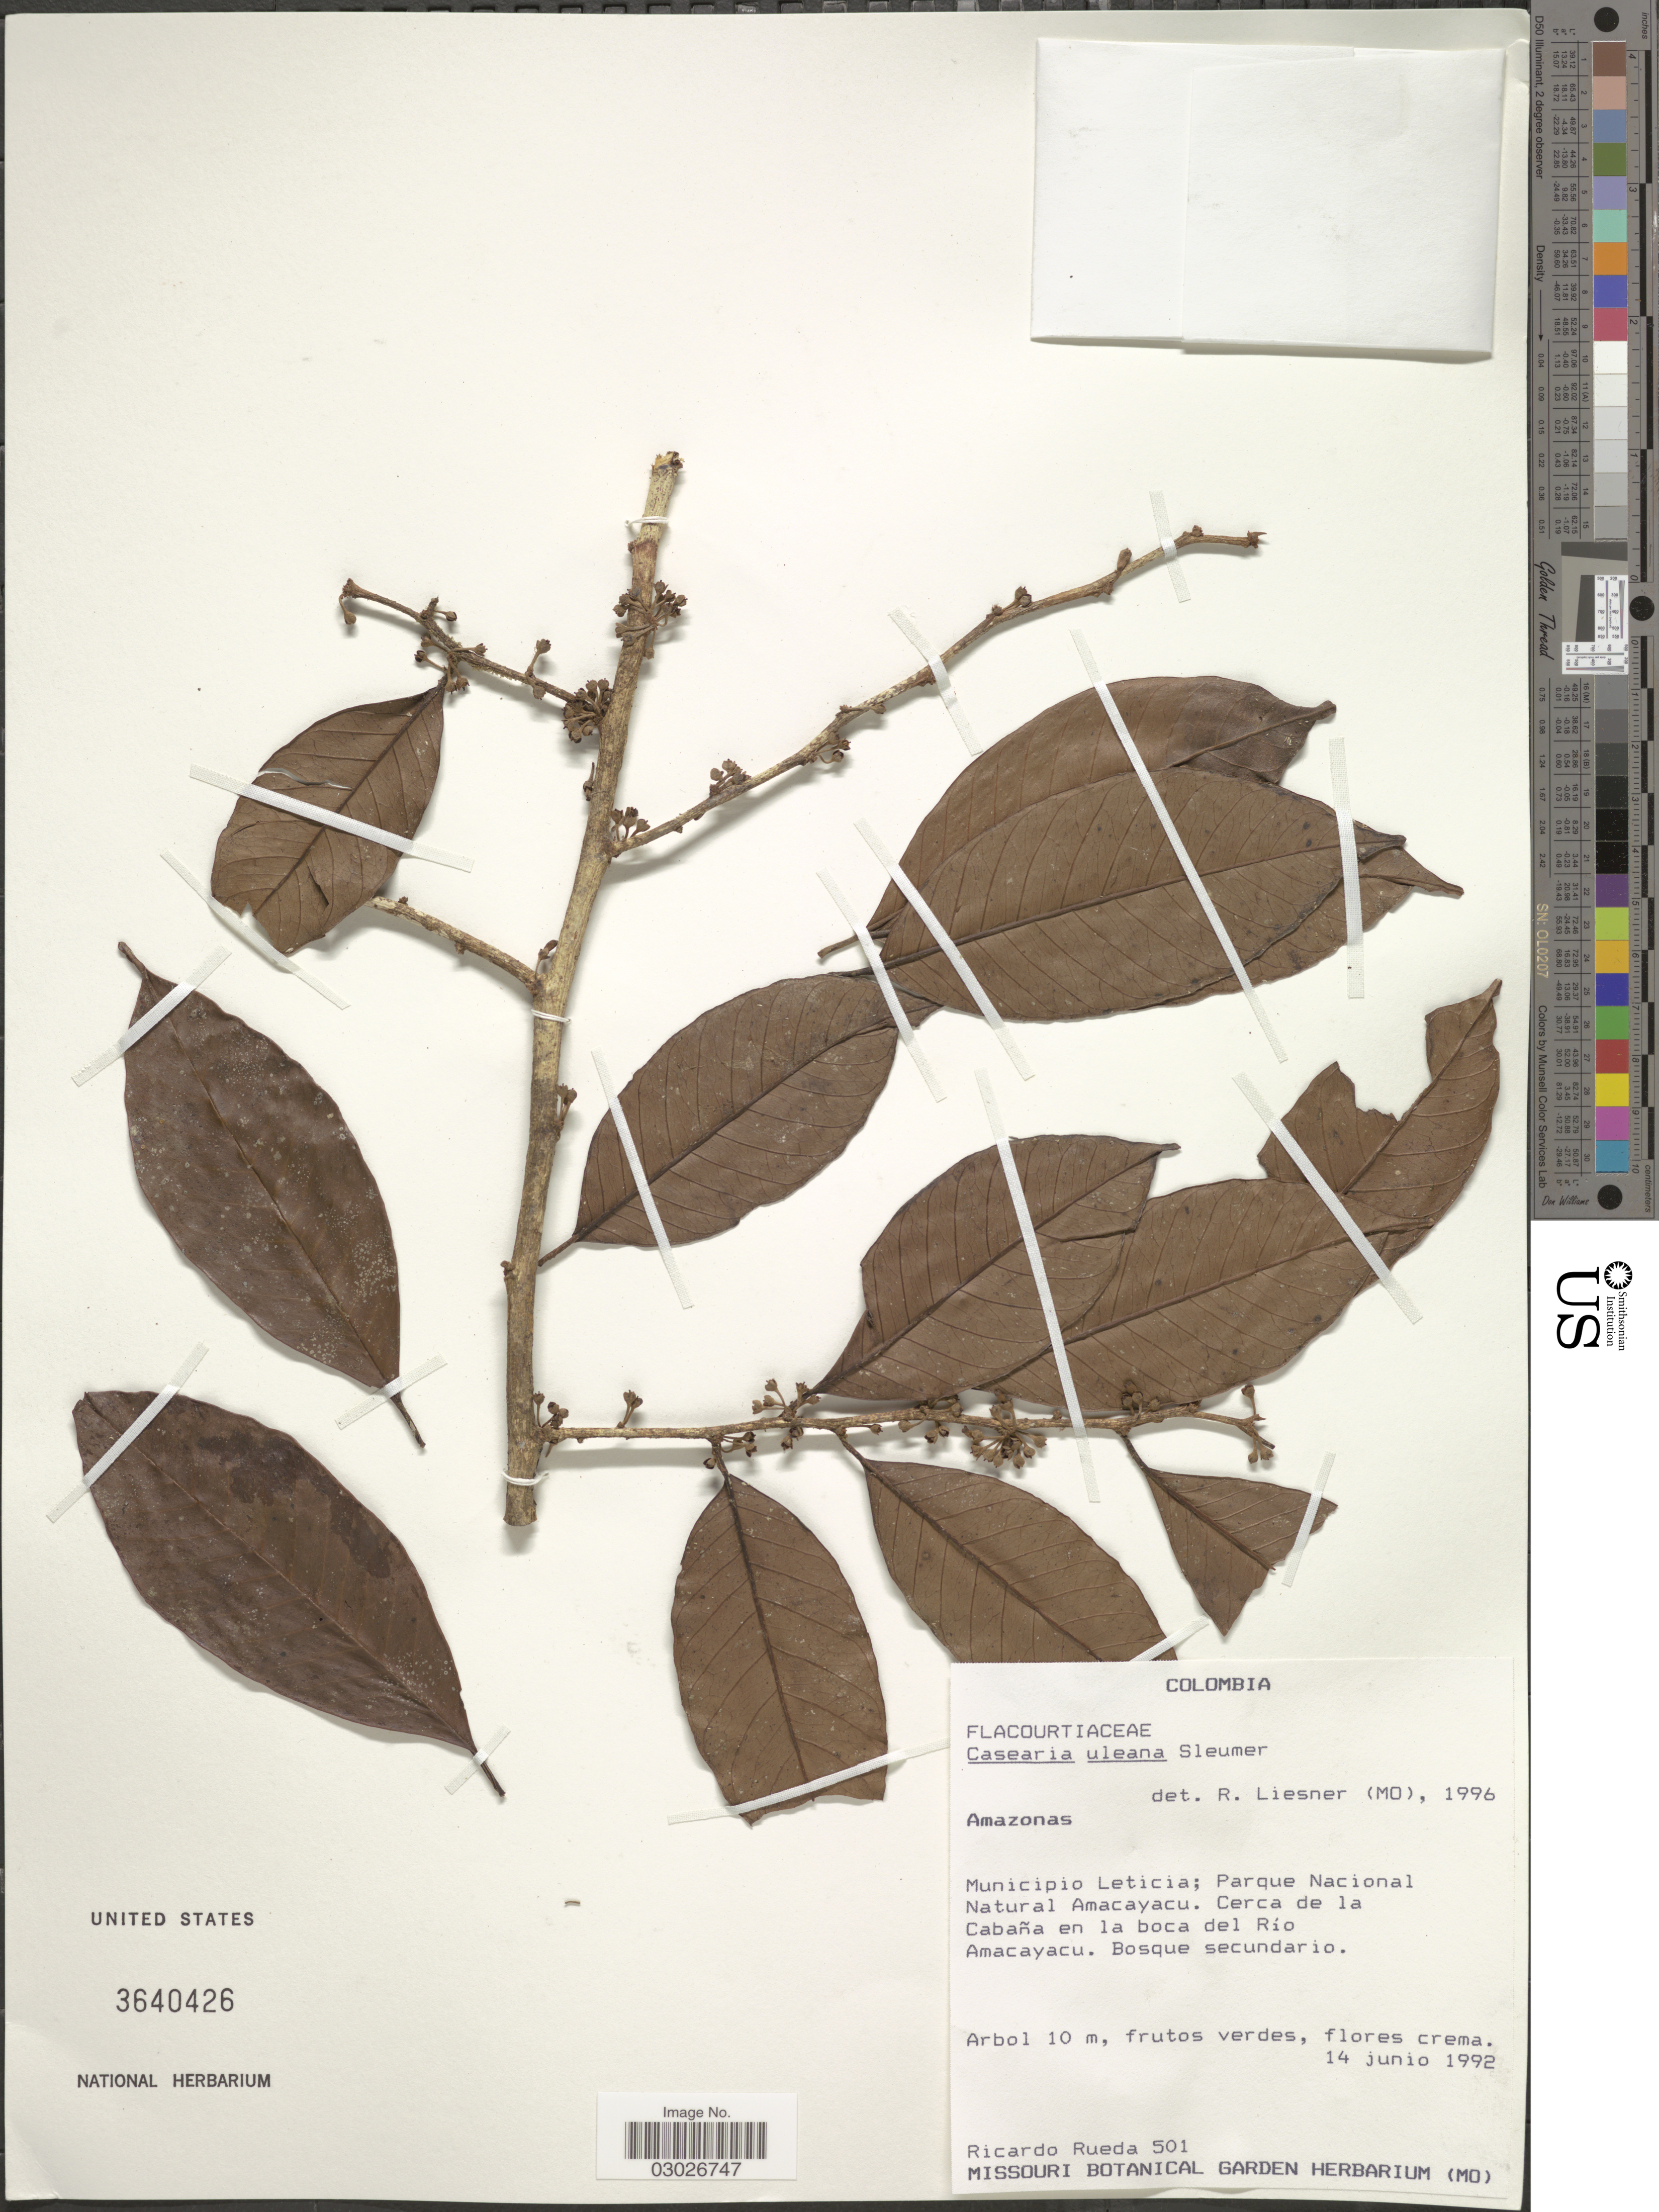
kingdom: Plantae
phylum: Tracheophyta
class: Magnoliopsida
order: Malpighiales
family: Salicaceae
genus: Casearia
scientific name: Casearia uleana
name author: Sleumer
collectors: R. Rueda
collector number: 501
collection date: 1992-06-14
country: Colombia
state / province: Amazônas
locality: Municipio Leticia; Parque Nacional Natural Amacayacu. Cerca de la Cabaña en la boca del Río Amacayacu.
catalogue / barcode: US 3640426